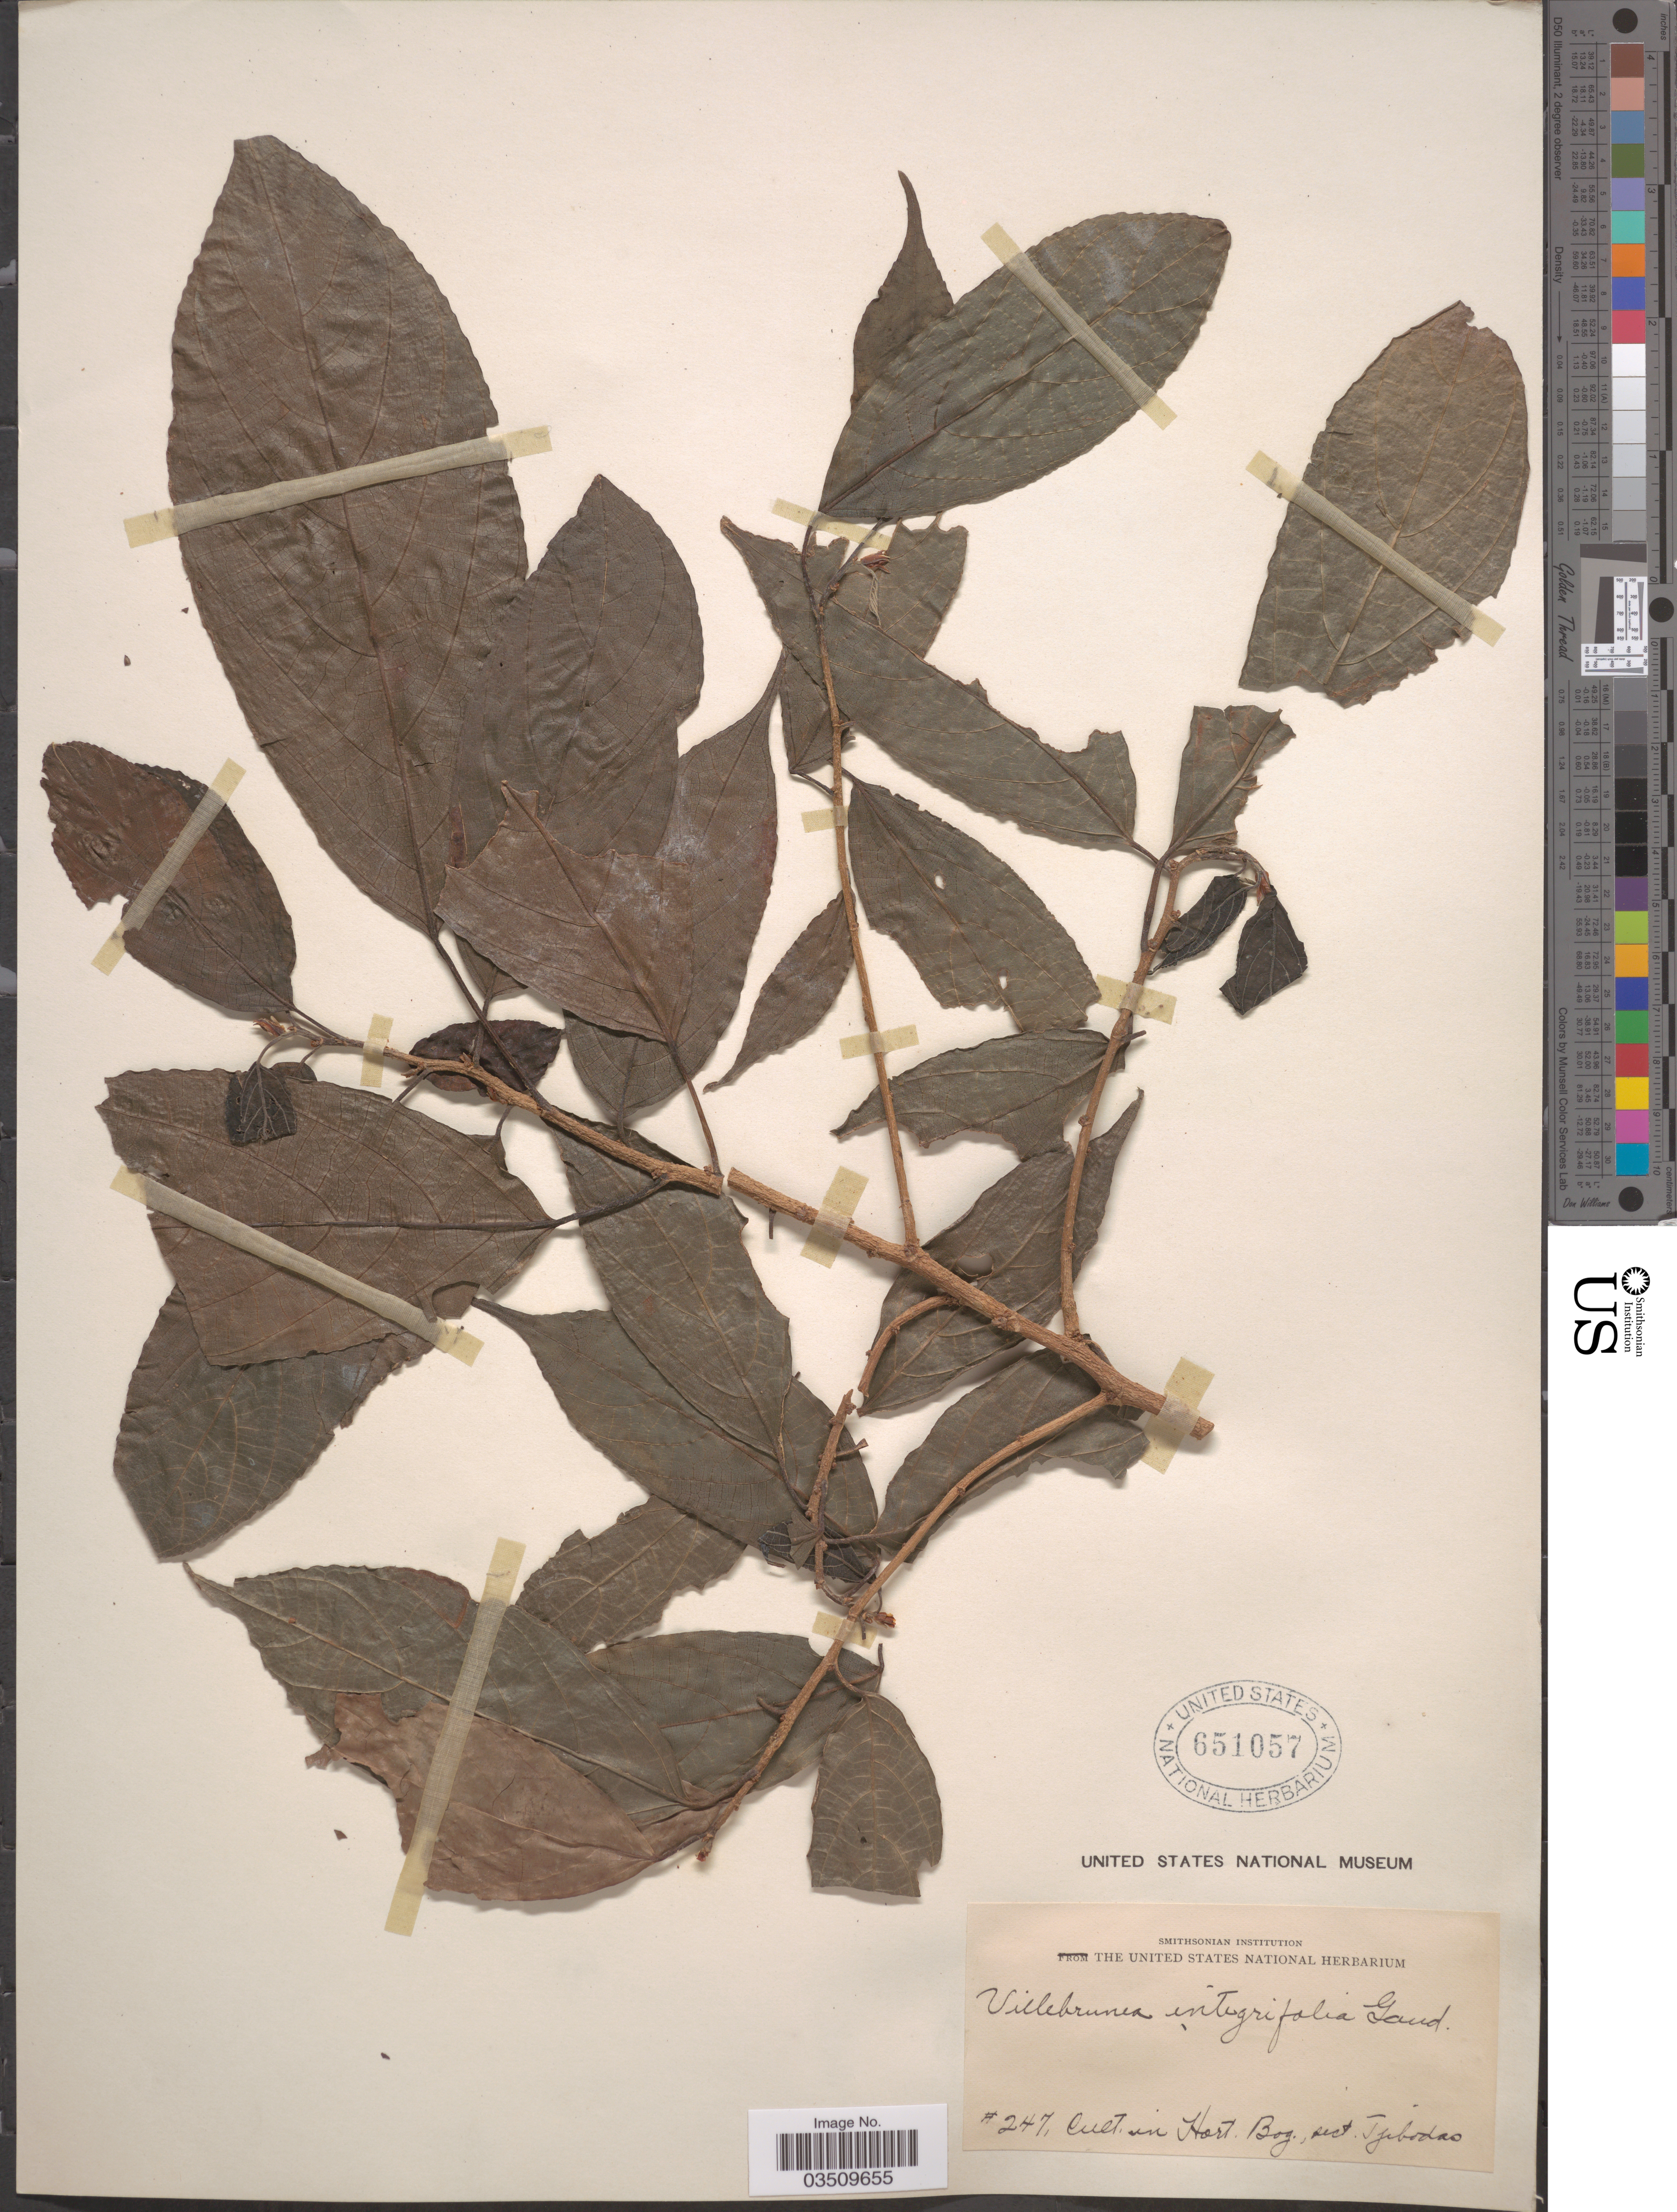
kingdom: Plantae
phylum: Tracheophyta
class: Magnoliopsida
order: Rosales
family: Urticaceae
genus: Oreocnide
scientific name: Oreocnide integrifolia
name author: (Gaudich.) Miq.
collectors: ex herb. Hort. Bot. Bog.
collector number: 247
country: Indonesia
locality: Hort. Bog., sect. Tjibodas.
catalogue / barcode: US 651057